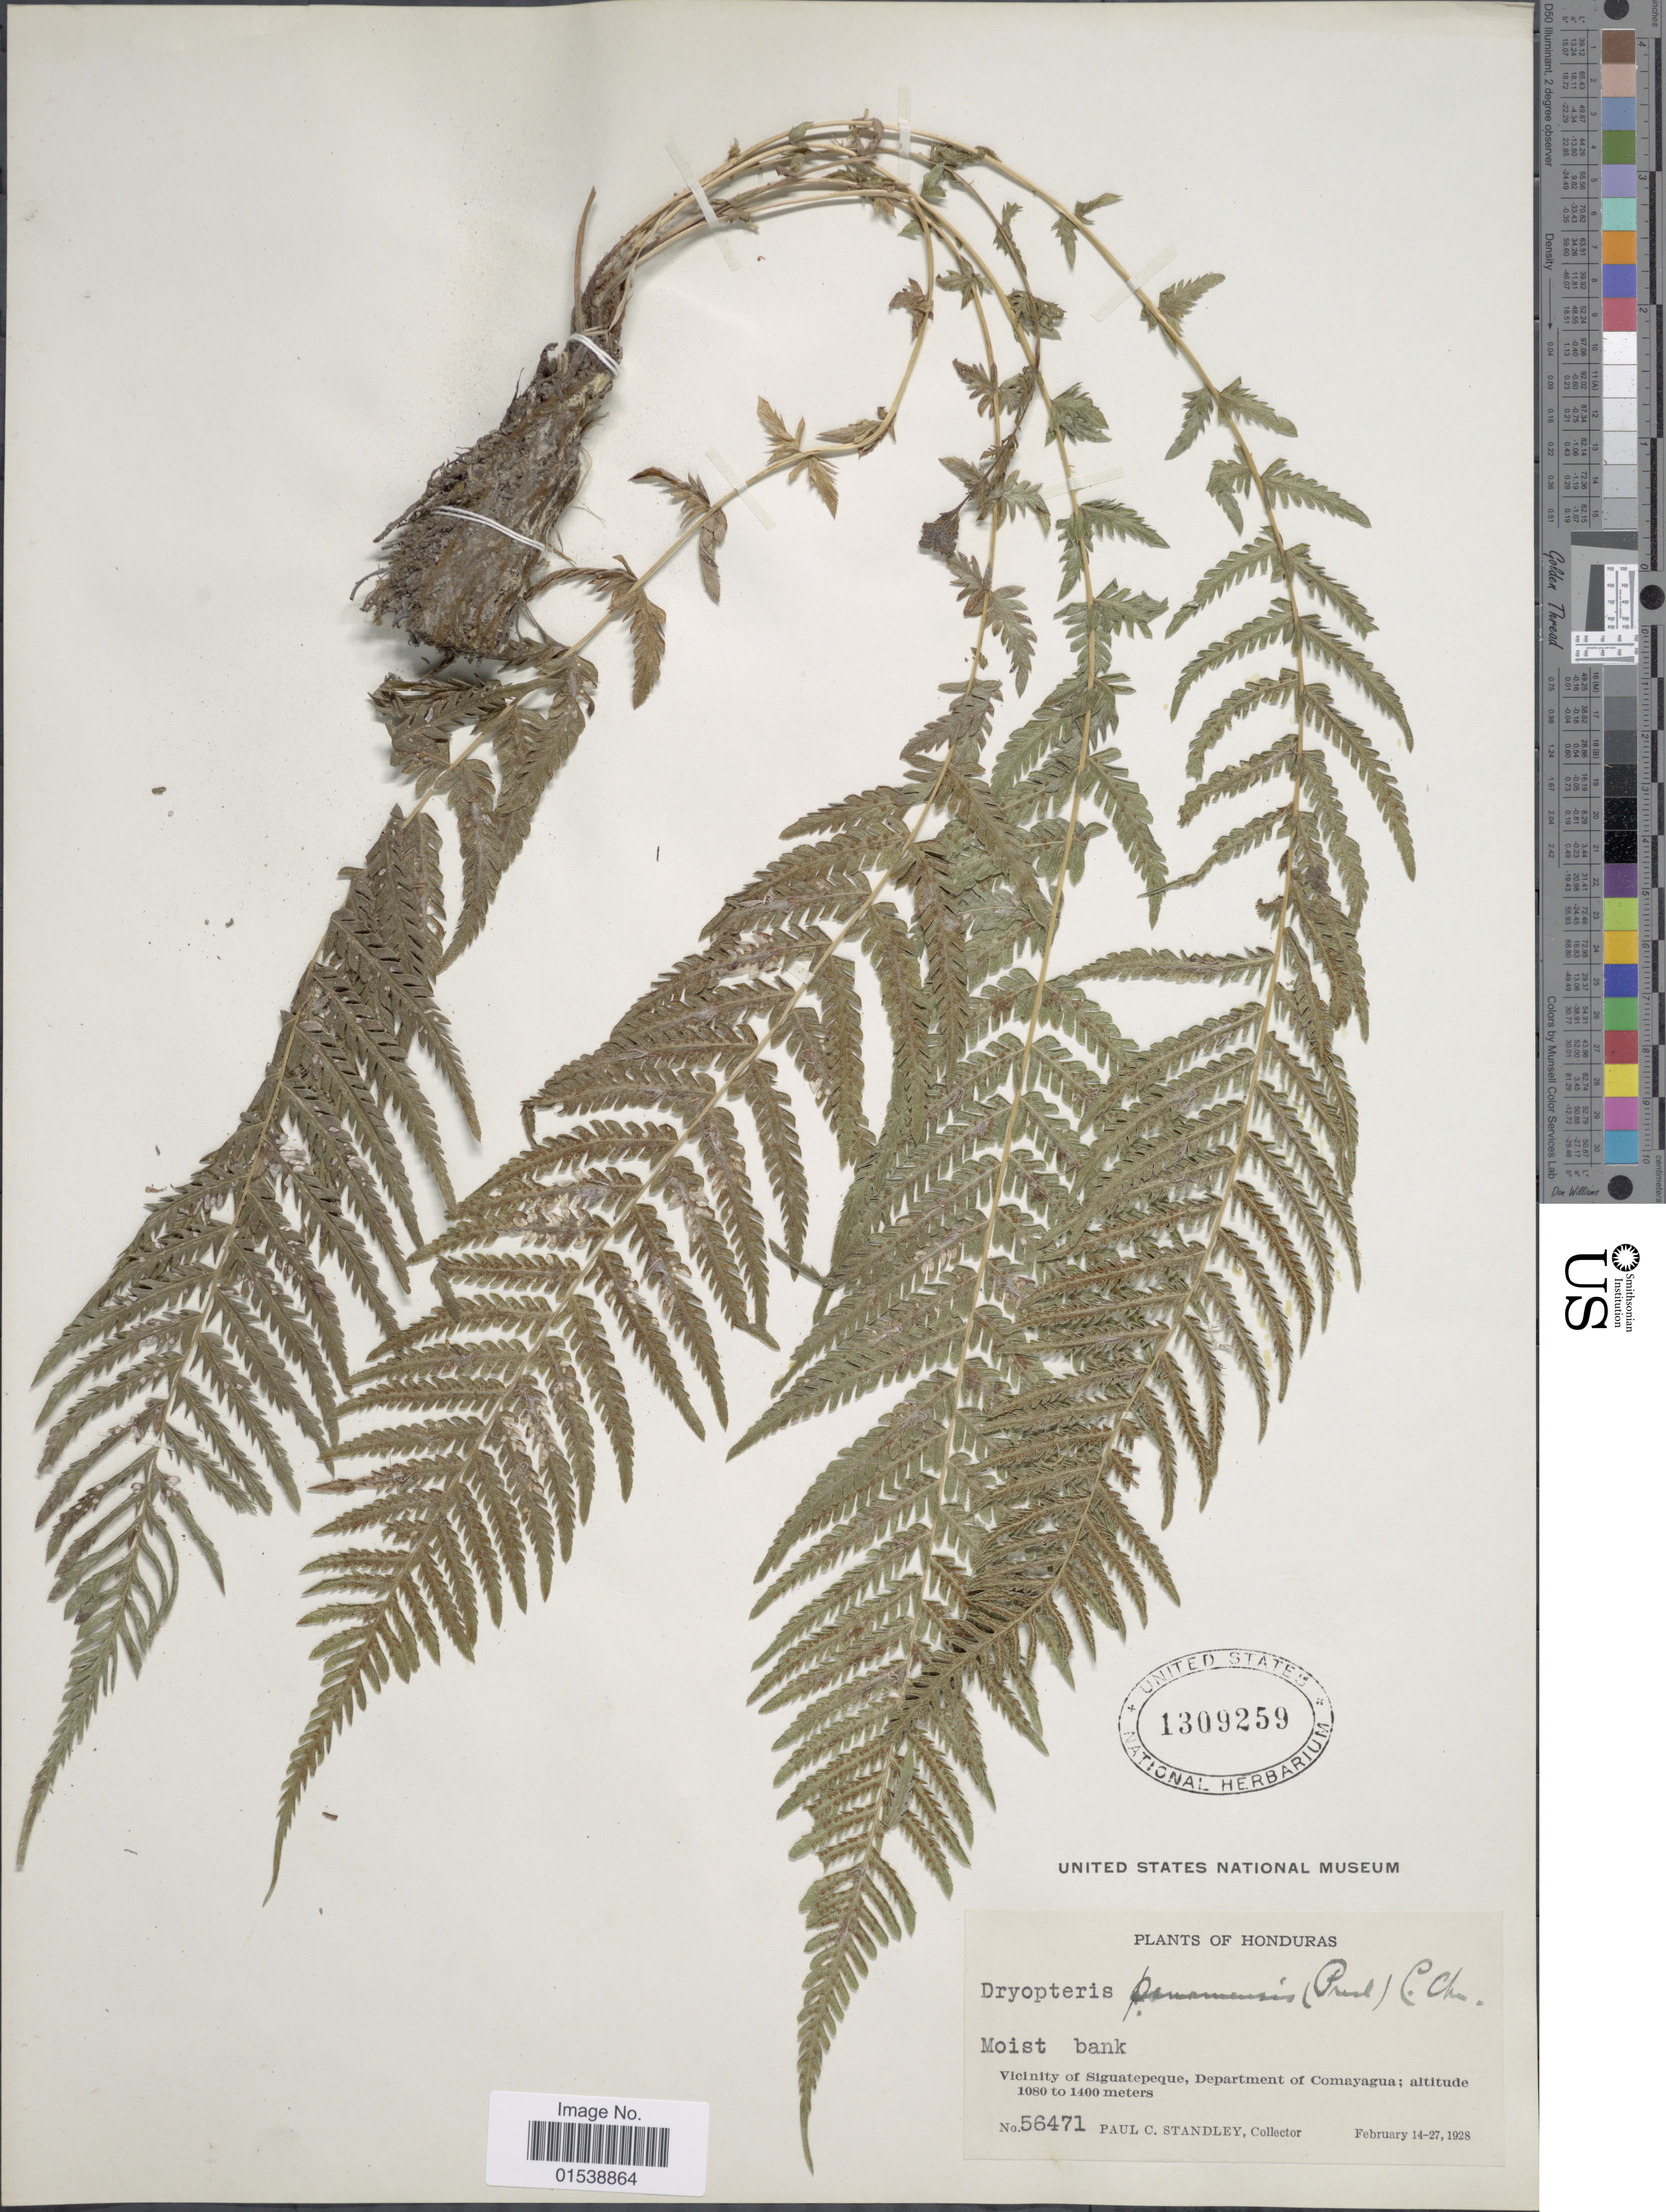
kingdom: Plantae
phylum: Tracheophyta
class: Polypodiopsida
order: Polypodiales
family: Thelypteridaceae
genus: Amauropelta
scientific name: Amauropelta resinifera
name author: (Desv.) Pic. Serm.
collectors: P. C. Standley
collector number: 56471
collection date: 1928-02-14/1928-02-27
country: Honduras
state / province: Comayagua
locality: Vicinity of Siguatepeque, Department of Comayagua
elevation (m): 1080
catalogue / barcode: US 1309259